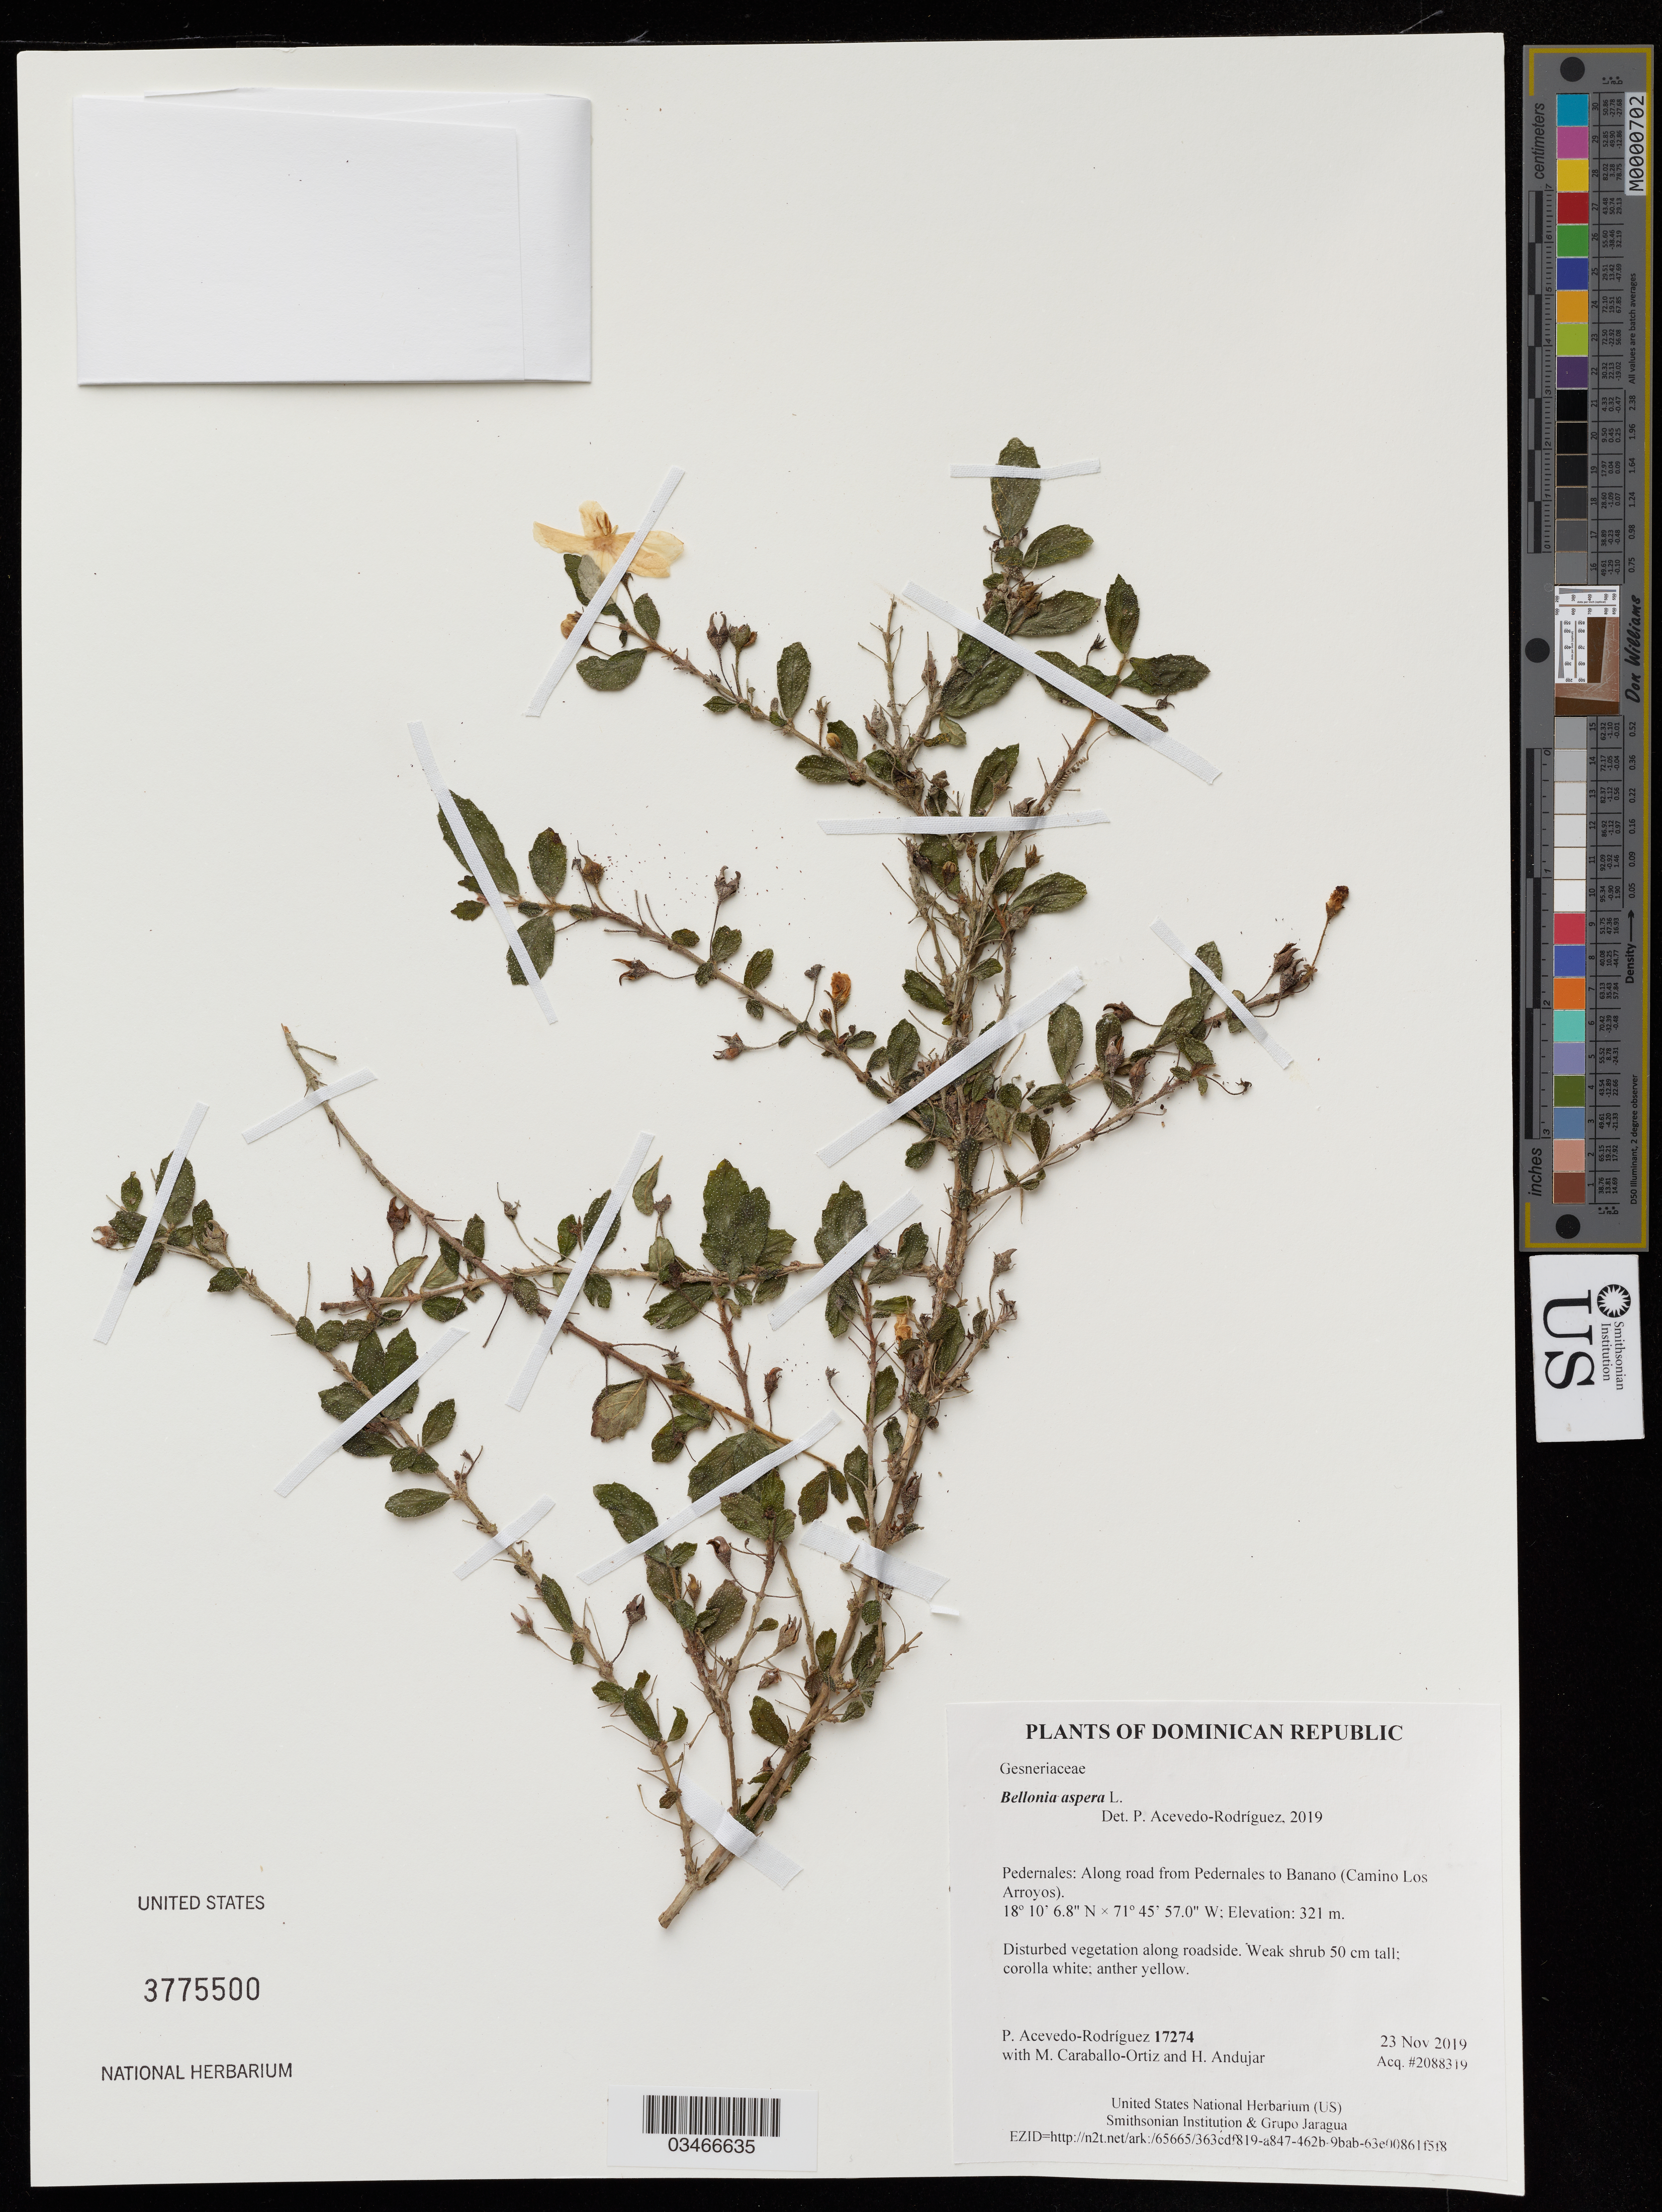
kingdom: Plantae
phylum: Tracheophyta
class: Magnoliopsida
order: Lamiales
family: Gesneriaceae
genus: Bellonia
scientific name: Bellonia aspera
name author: L.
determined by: Acevedo-Rodriguez, P., (US), Smithsonian Institution - National Museum of Natural History (UNITED STATES)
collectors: P. Acevedo-Rodriguez, M. Caraballo-Ortiz & H. Andujar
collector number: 17274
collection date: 2019-11-23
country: Dominican Republic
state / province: Pedernales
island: Hispaniola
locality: Along road from Pedernales to Banano (Camino Los Arroyos), disturbed roadside vegetation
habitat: Disturbed vegetation along roadside.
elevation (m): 321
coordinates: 18.16856 N, 71.76583 W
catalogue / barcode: US 3775500